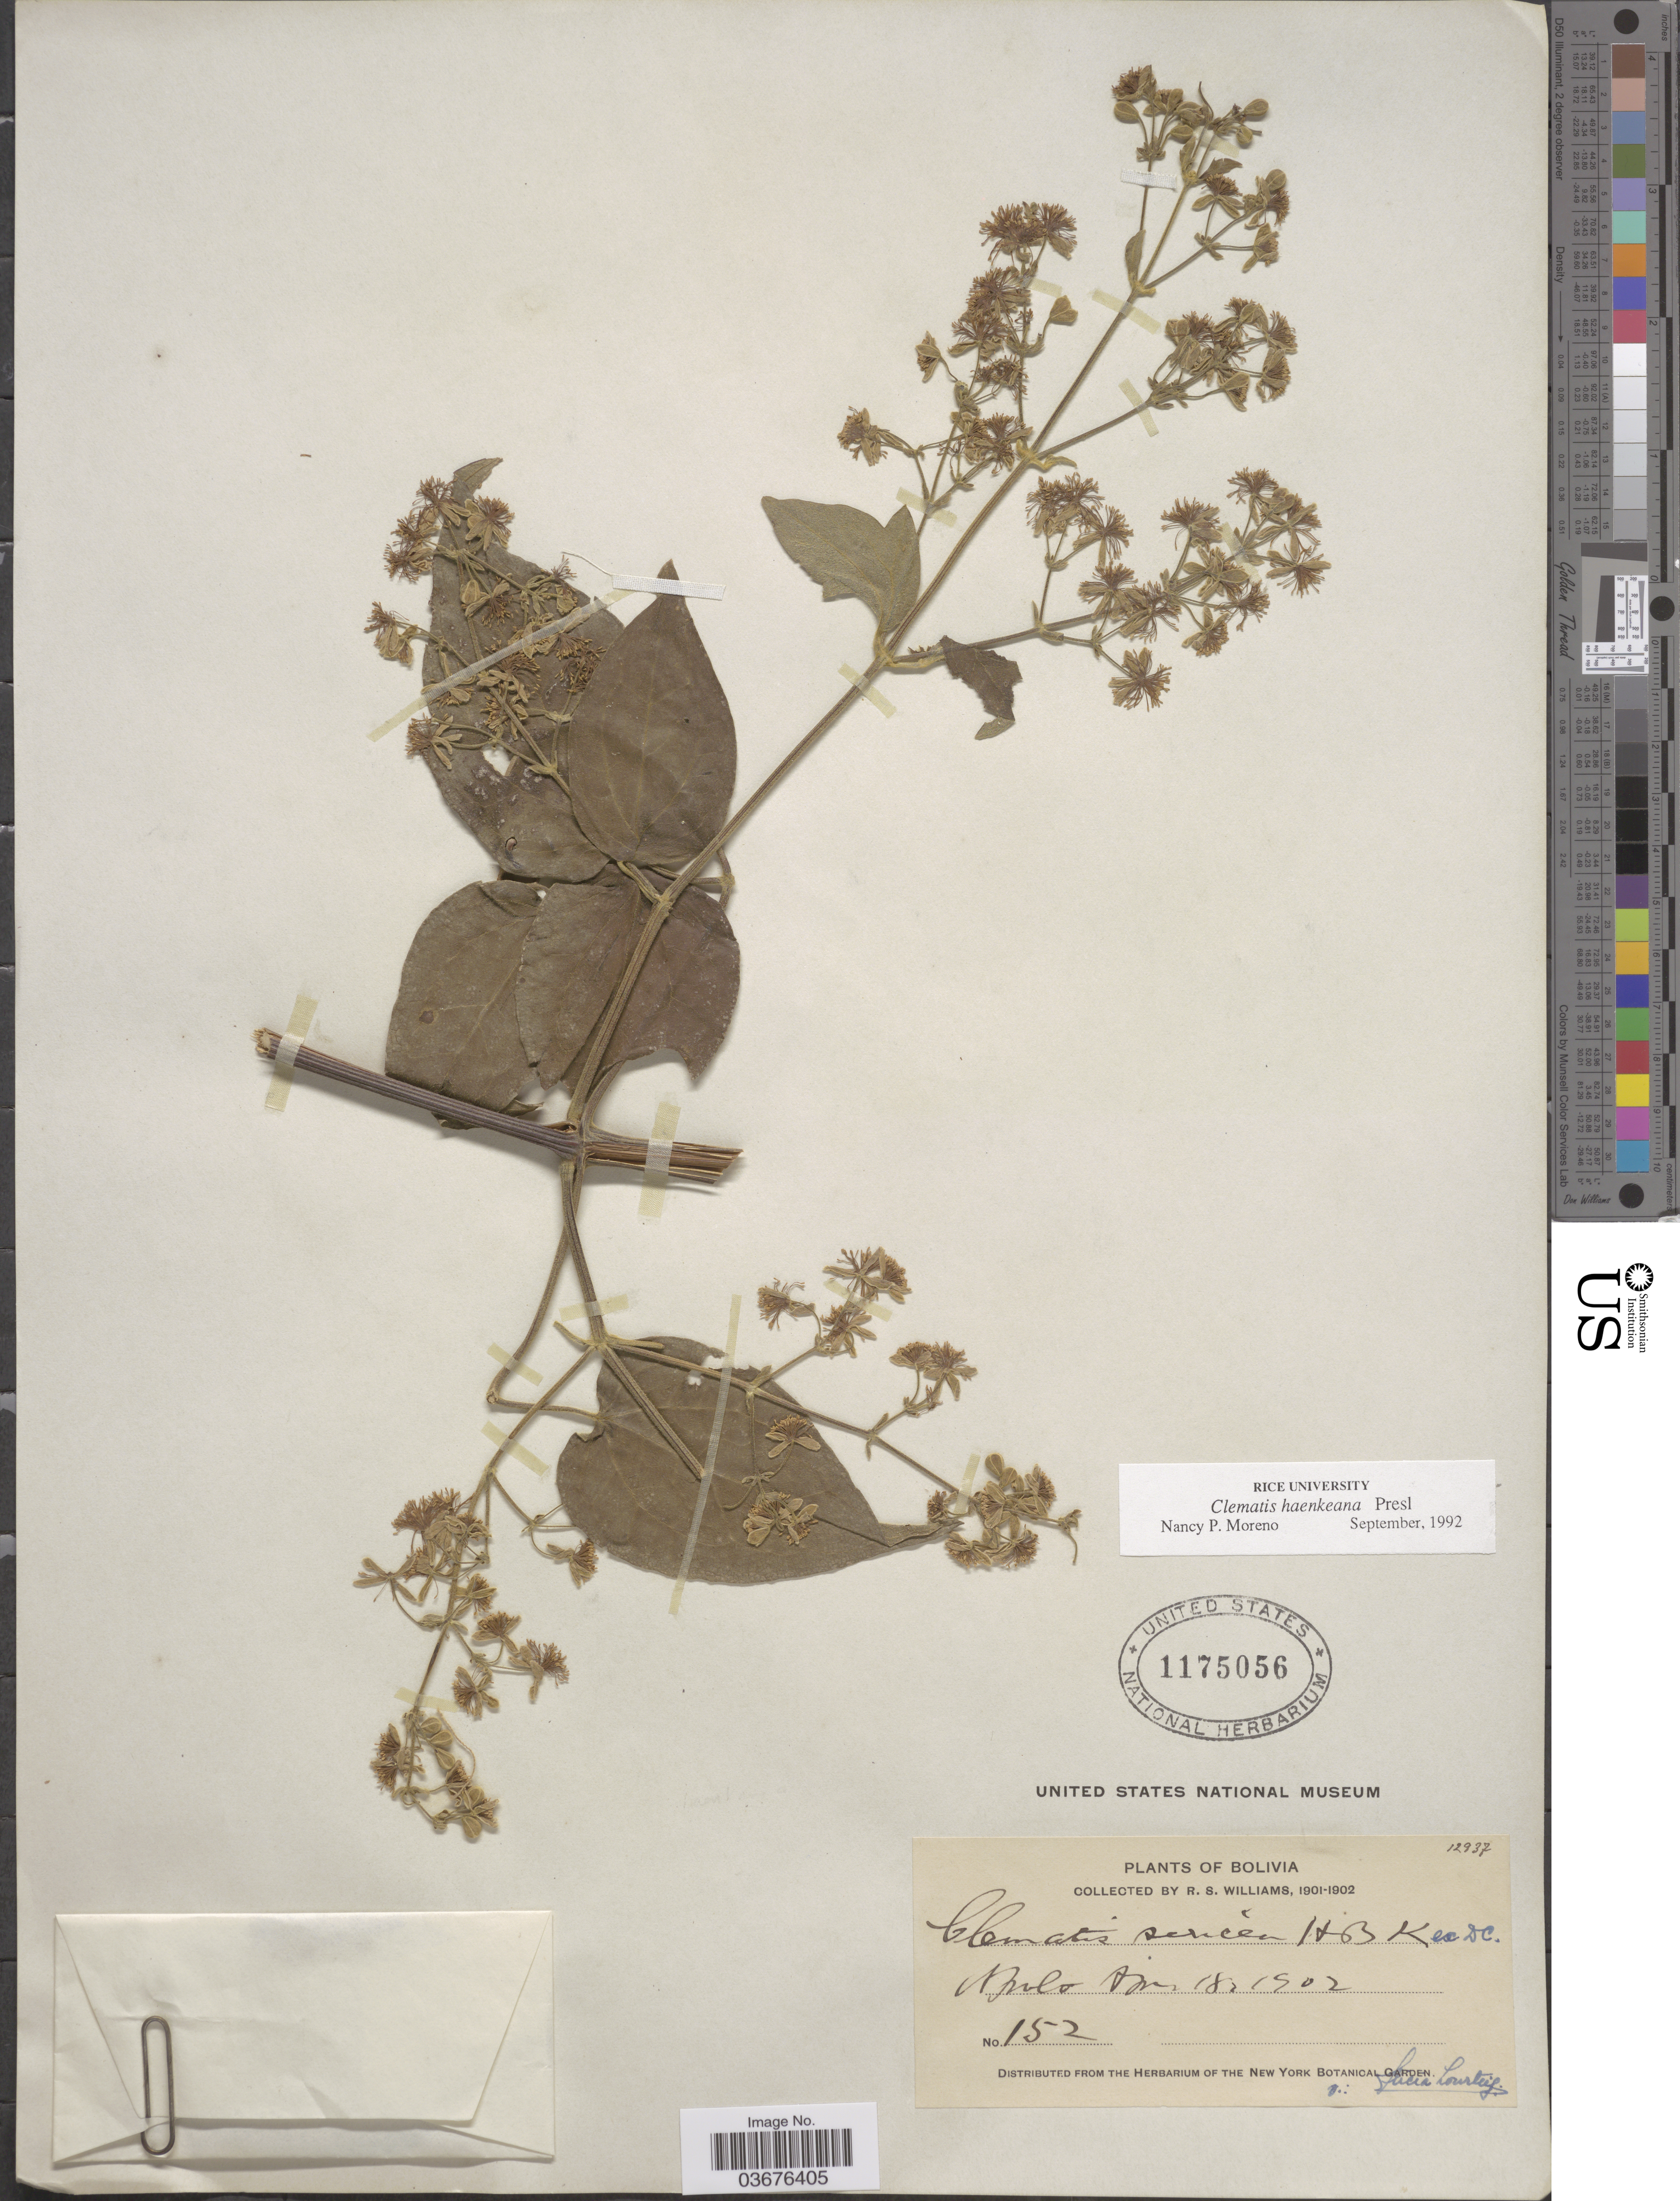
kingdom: Plantae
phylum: Tracheophyta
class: Magnoliopsida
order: Ranunculales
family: Ranunculaceae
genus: Clematis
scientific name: Clematis haenkeana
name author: C. Presl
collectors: R. S. Williams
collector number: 152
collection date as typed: Apr. 18, 1902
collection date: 1902-04-18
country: Bolivia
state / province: La Paz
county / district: Franz Tamayo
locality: Apolo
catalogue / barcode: US 1175056